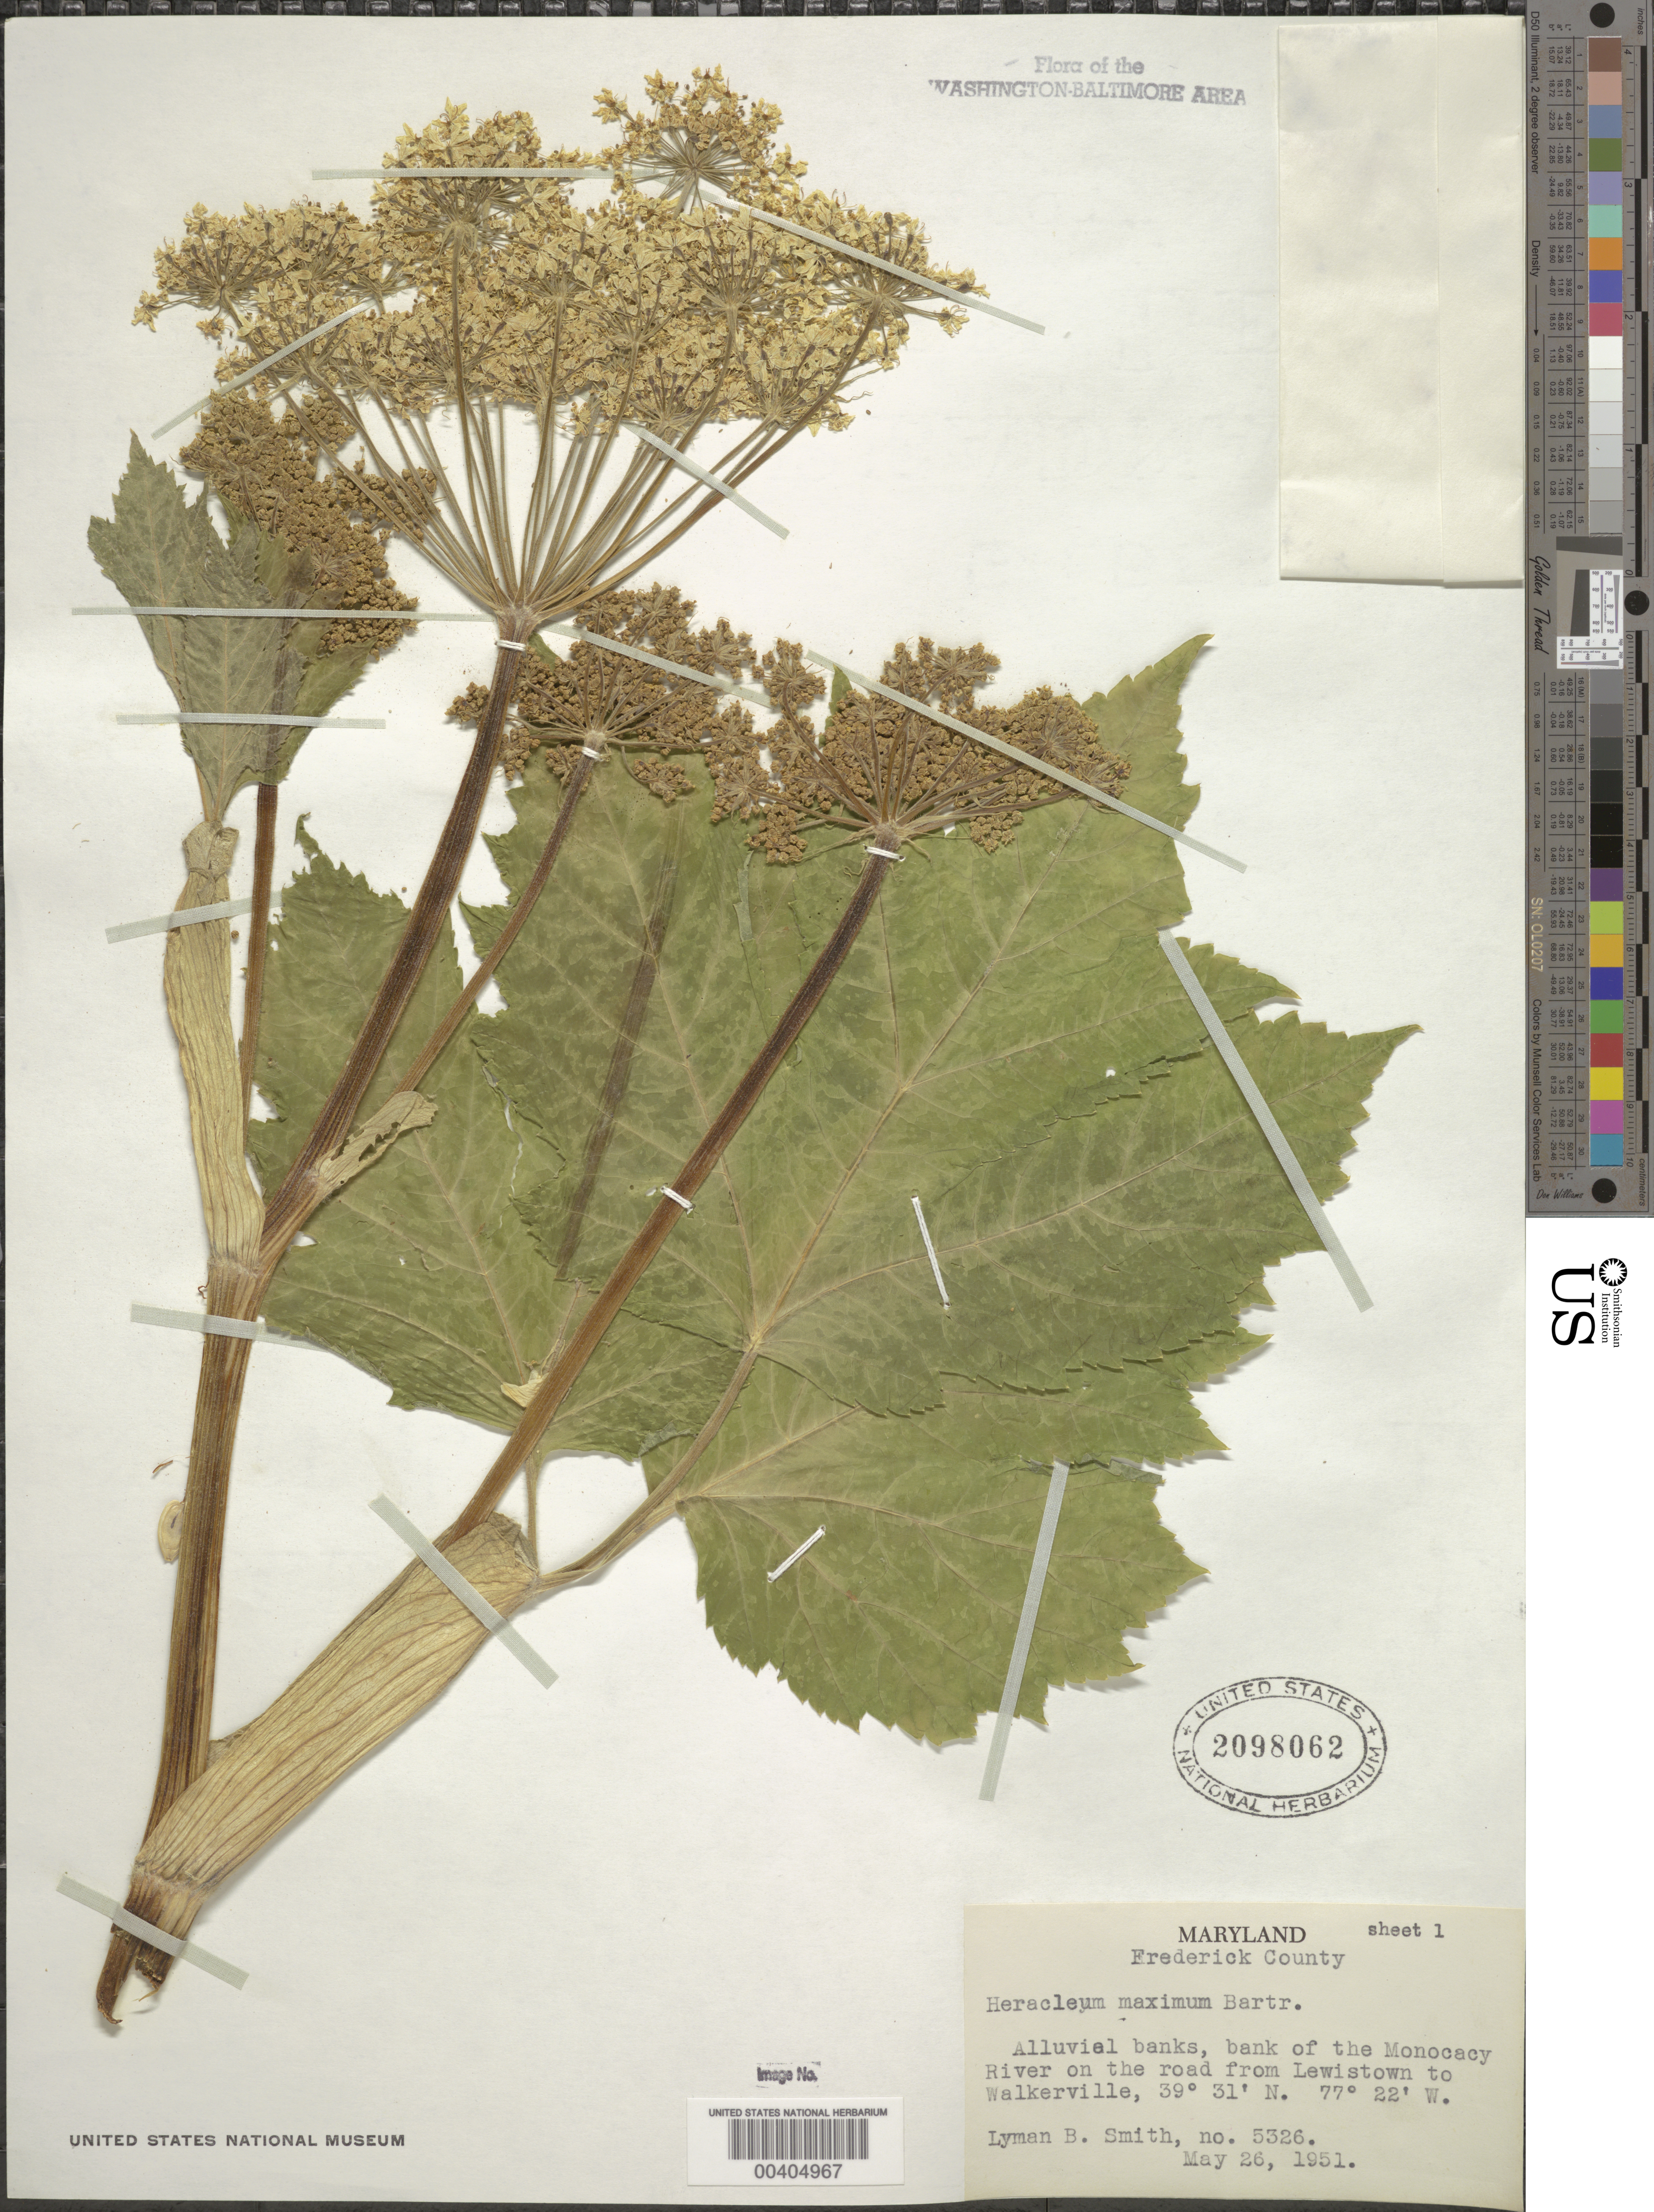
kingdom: Plantae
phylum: Tracheophyta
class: Magnoliopsida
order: Apiales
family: Apiaceae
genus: Heracleum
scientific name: Heracleum maximum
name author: W. Bartram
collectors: L. Smith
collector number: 5326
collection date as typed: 26 May 1951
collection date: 1951-05-26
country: United States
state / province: Maryland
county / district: Frederick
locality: Monocacy River Road - Lewiston to Walkerville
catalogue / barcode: US 2098062